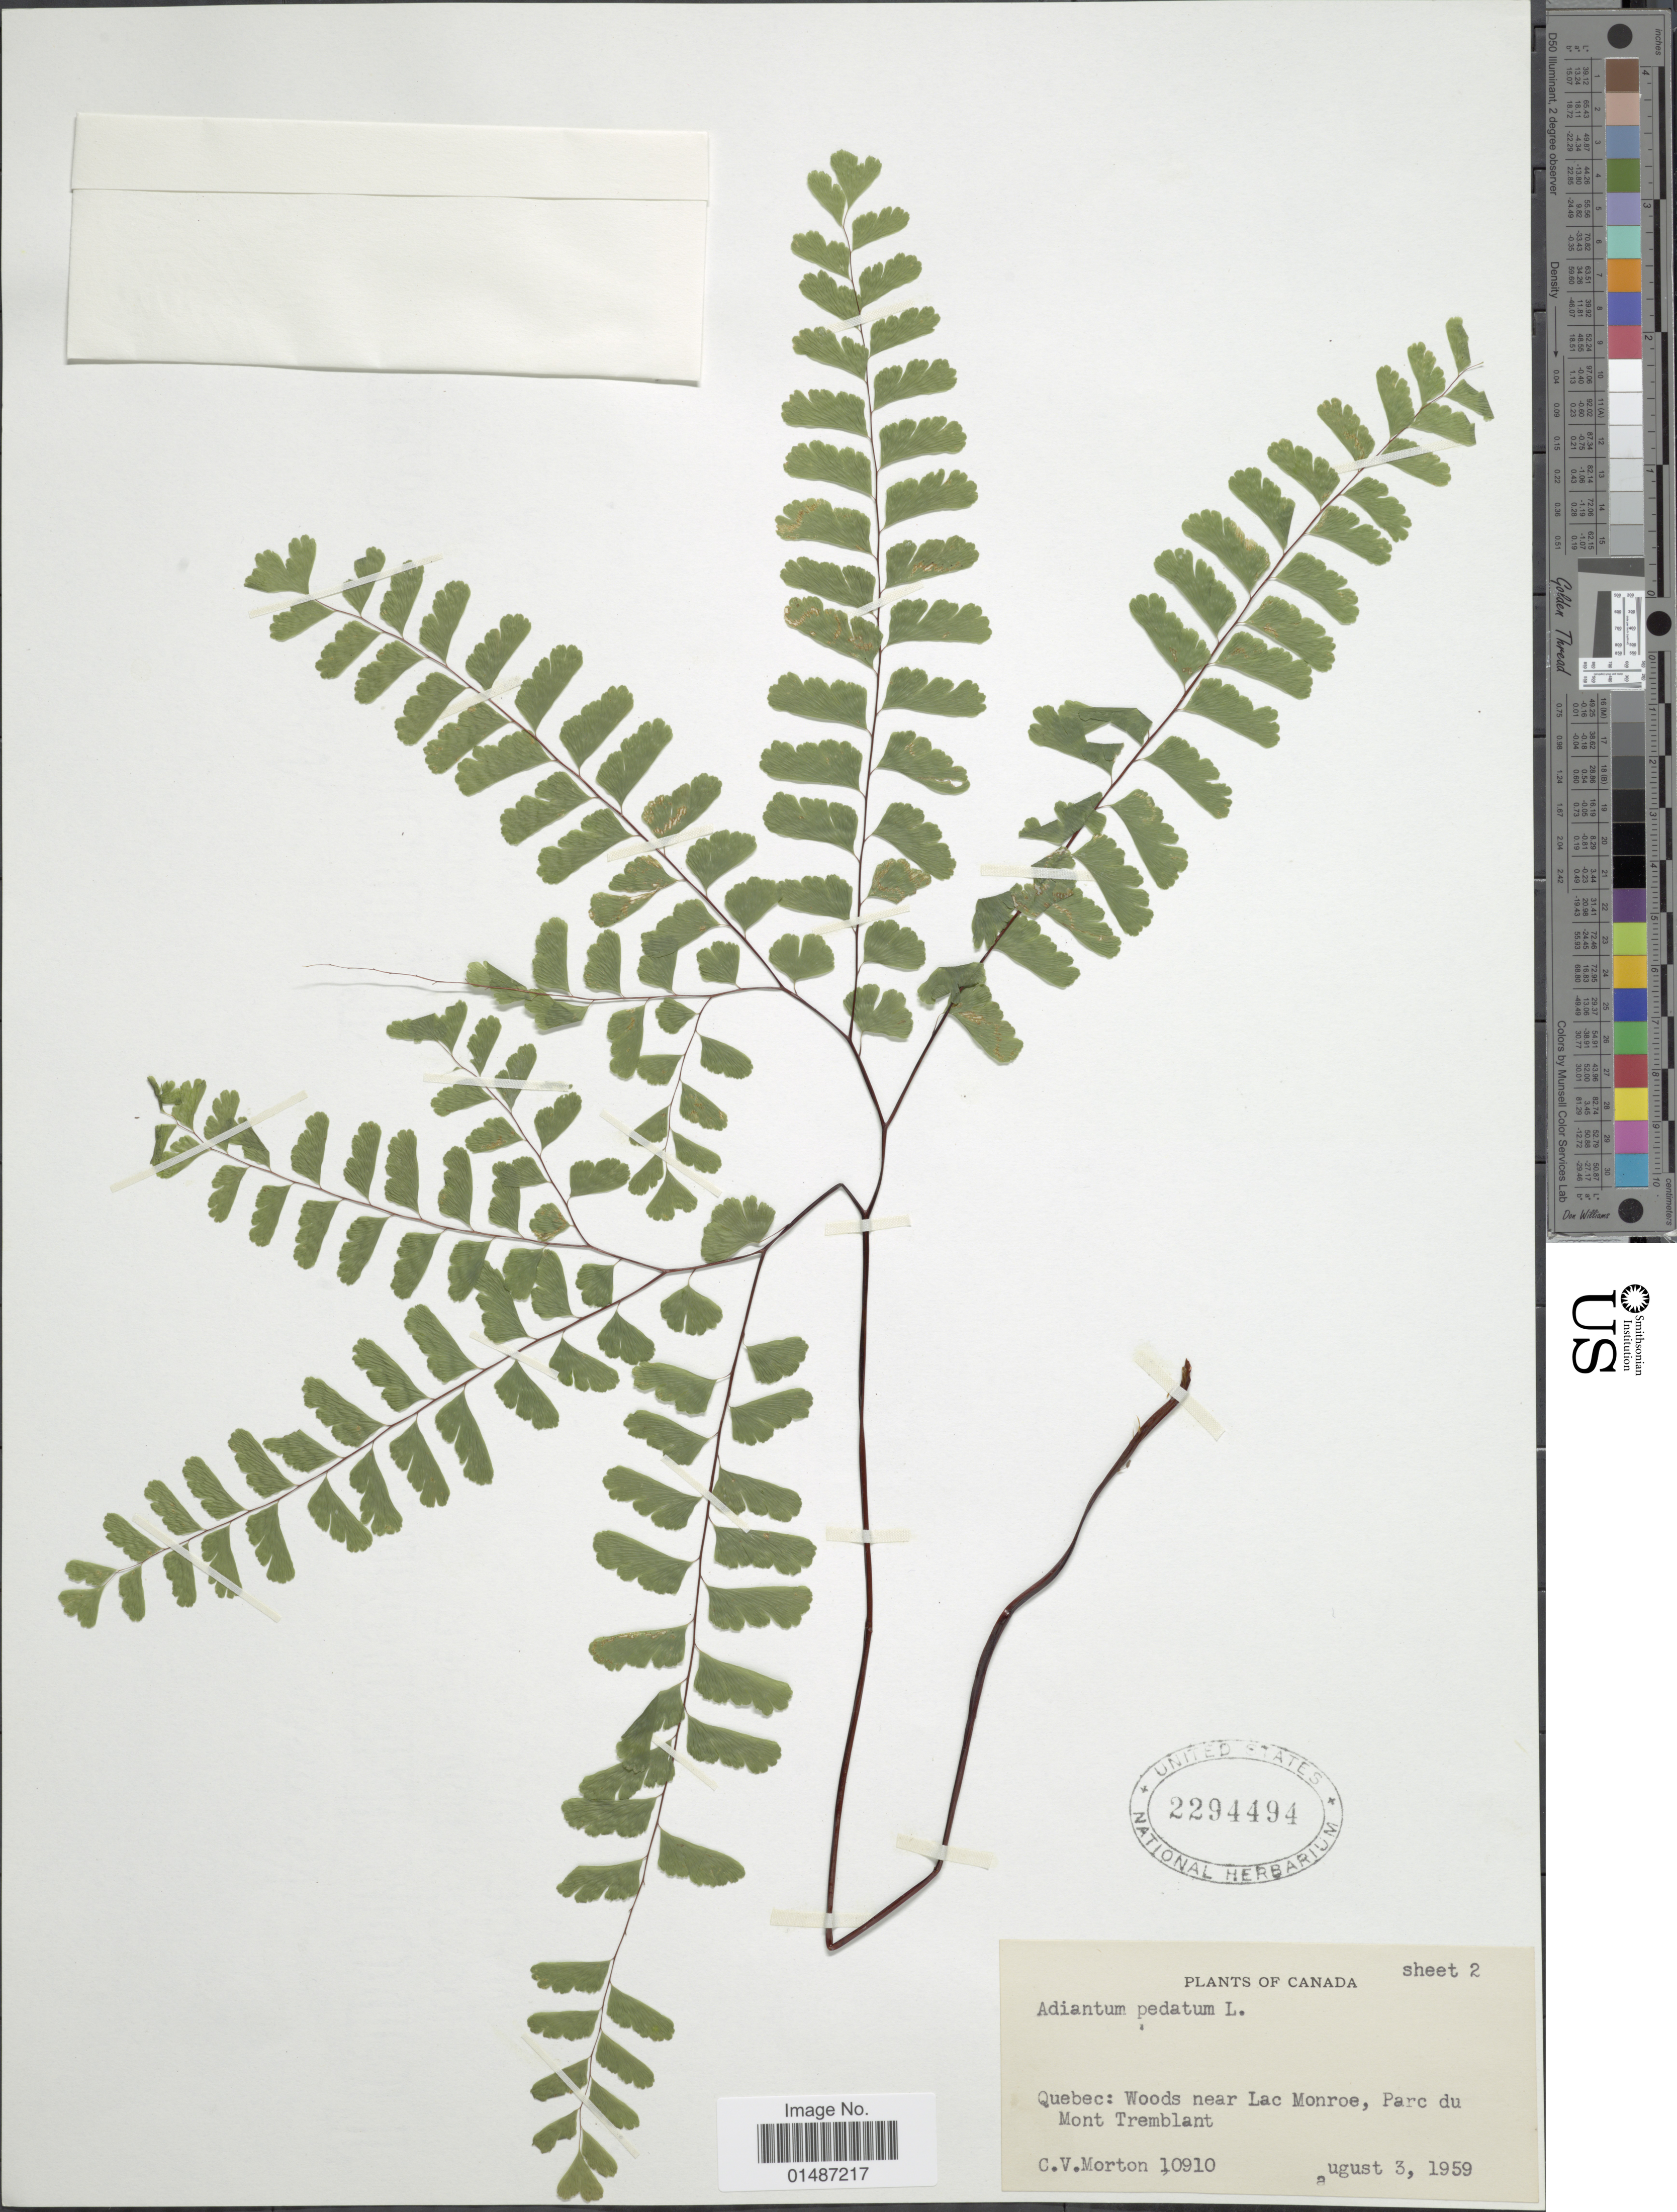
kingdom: Plantae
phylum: Tracheophyta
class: Polypodiopsida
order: Polypodiales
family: Pteridaceae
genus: Adiantum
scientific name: Adiantum pedatum var. pedatum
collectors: C. V. Morton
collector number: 10910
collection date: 1959-08-03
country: Canada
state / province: Quebec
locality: Woods near Lac Monroe, Pard du Mont Tremblant.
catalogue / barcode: US 2294494